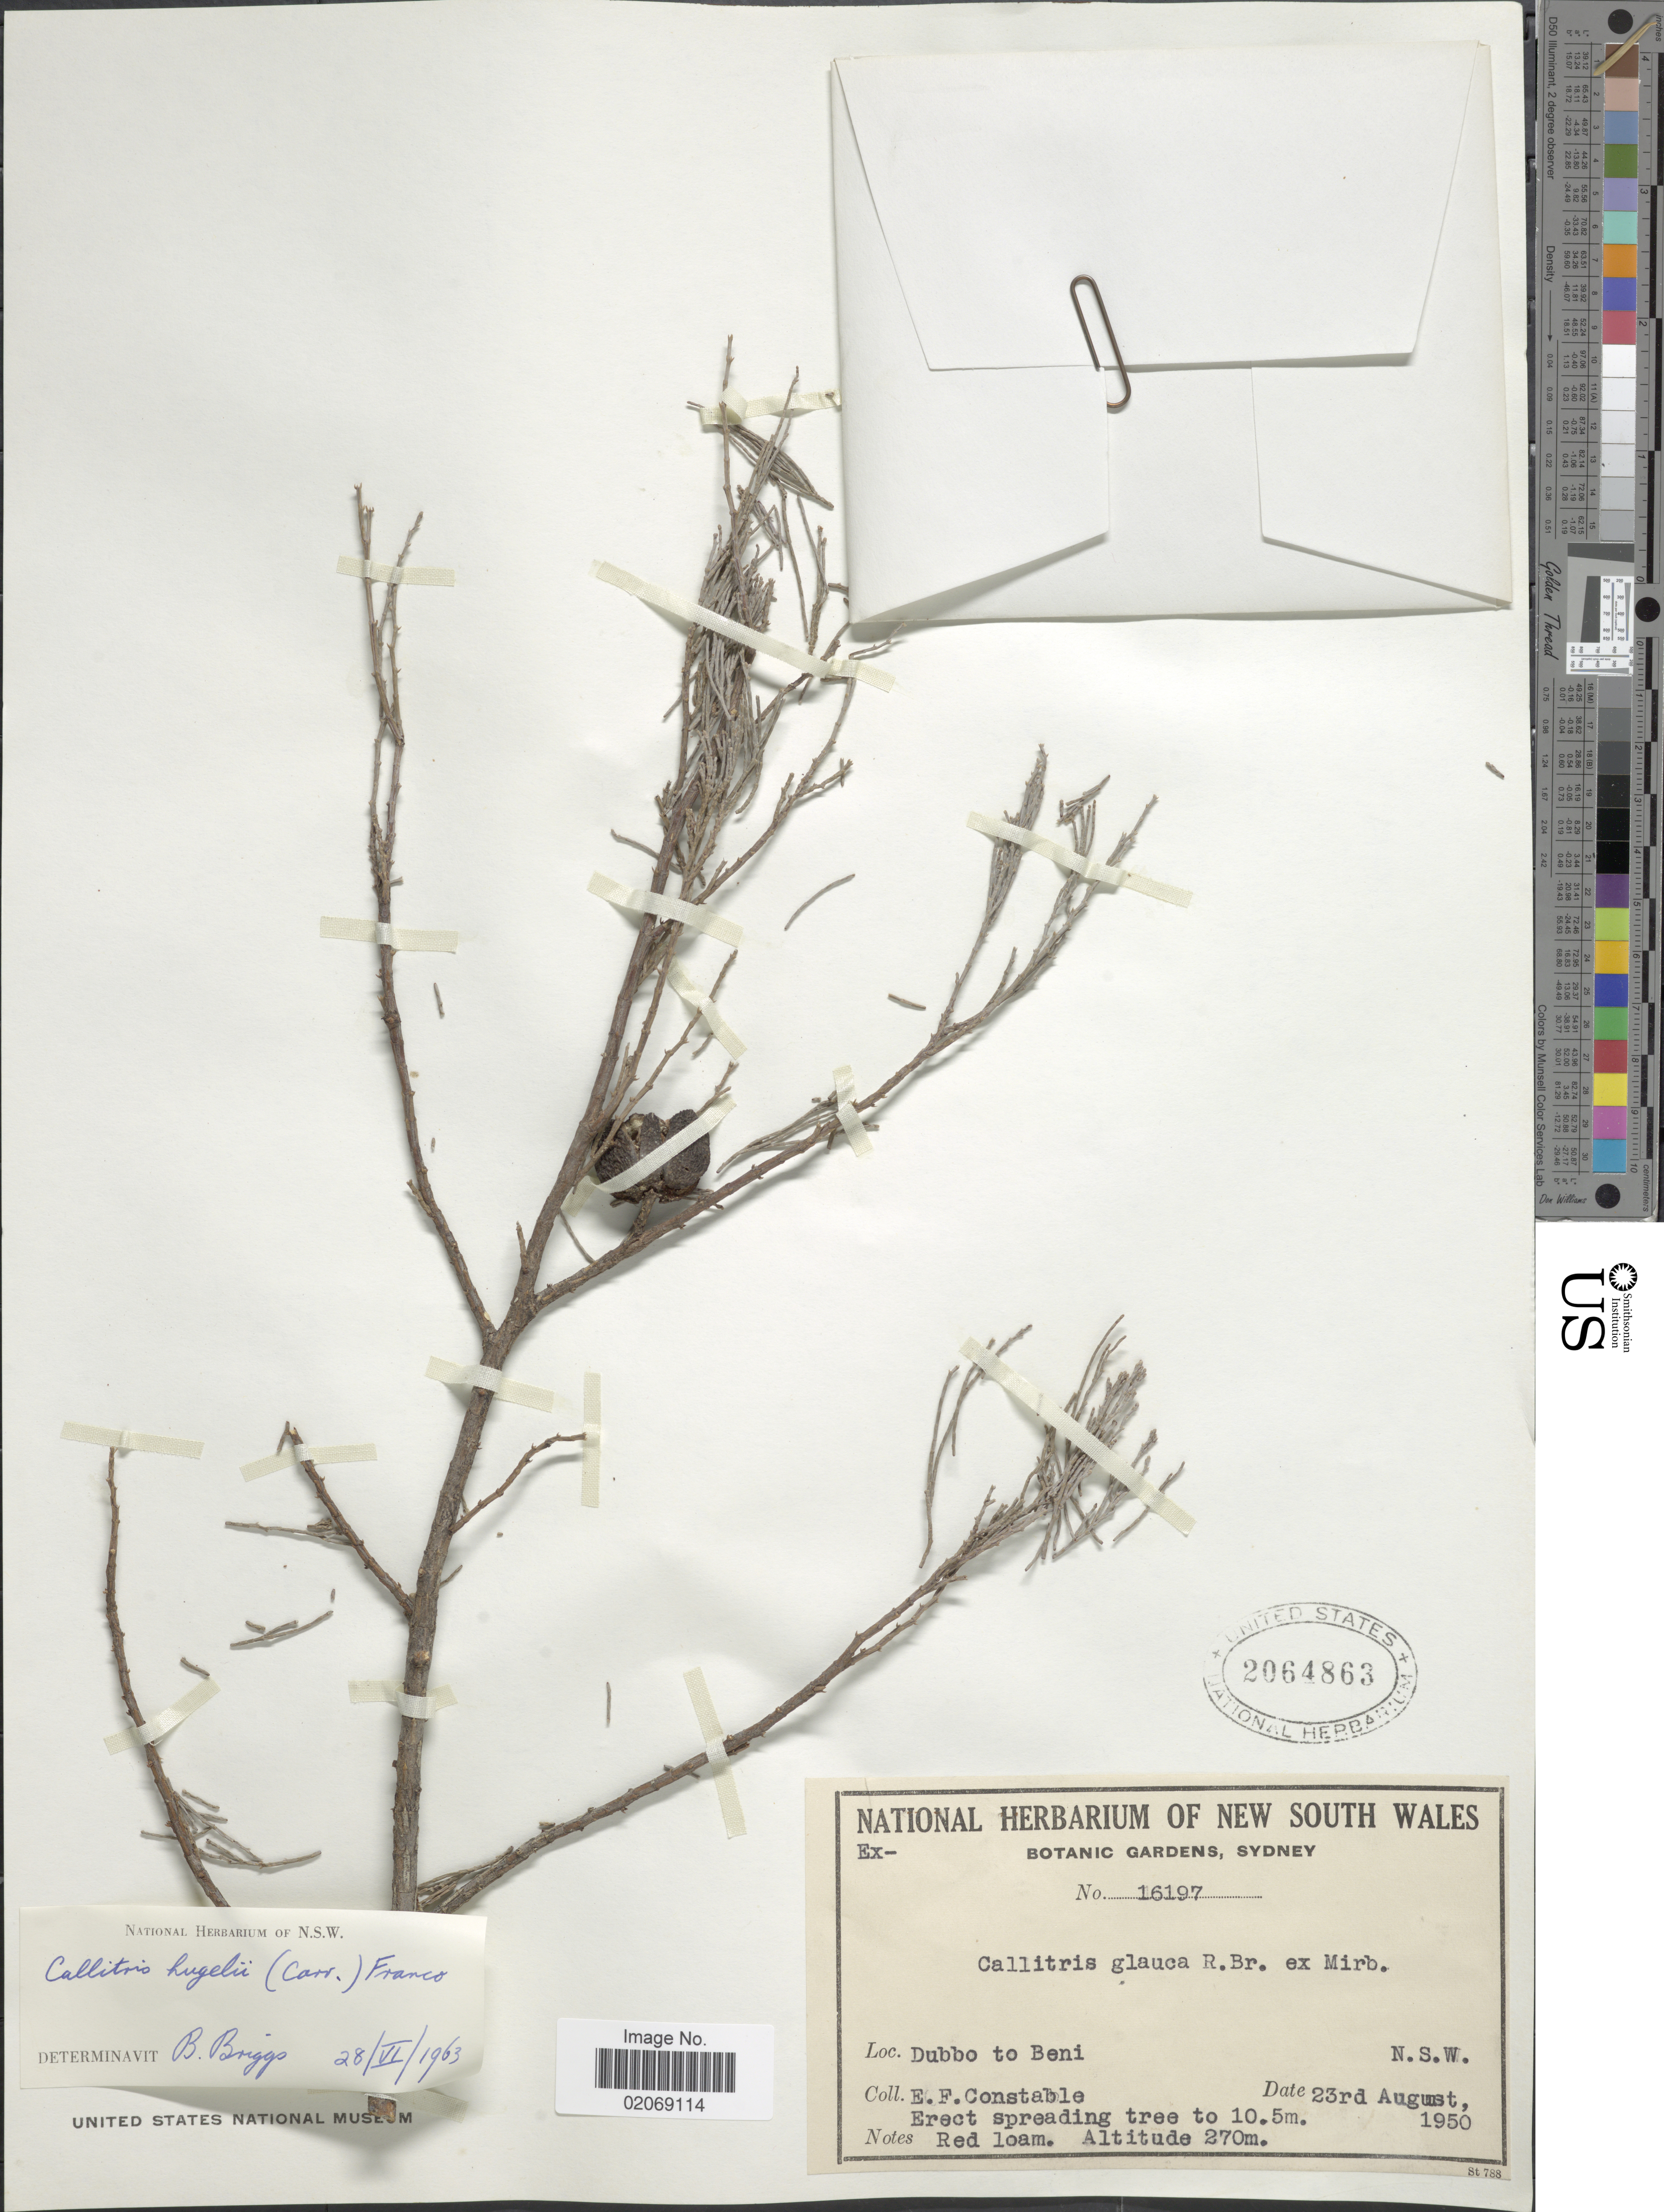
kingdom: Plantae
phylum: Tracheophyta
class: Pinopsida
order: Pinales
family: Cupressaceae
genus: Callitris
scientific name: Callitris columellaris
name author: F. Muell.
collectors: E. F. Constable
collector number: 16197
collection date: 1950-08-23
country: Australia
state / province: New South Wales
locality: Dunno to Beni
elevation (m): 270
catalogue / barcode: US 2064863